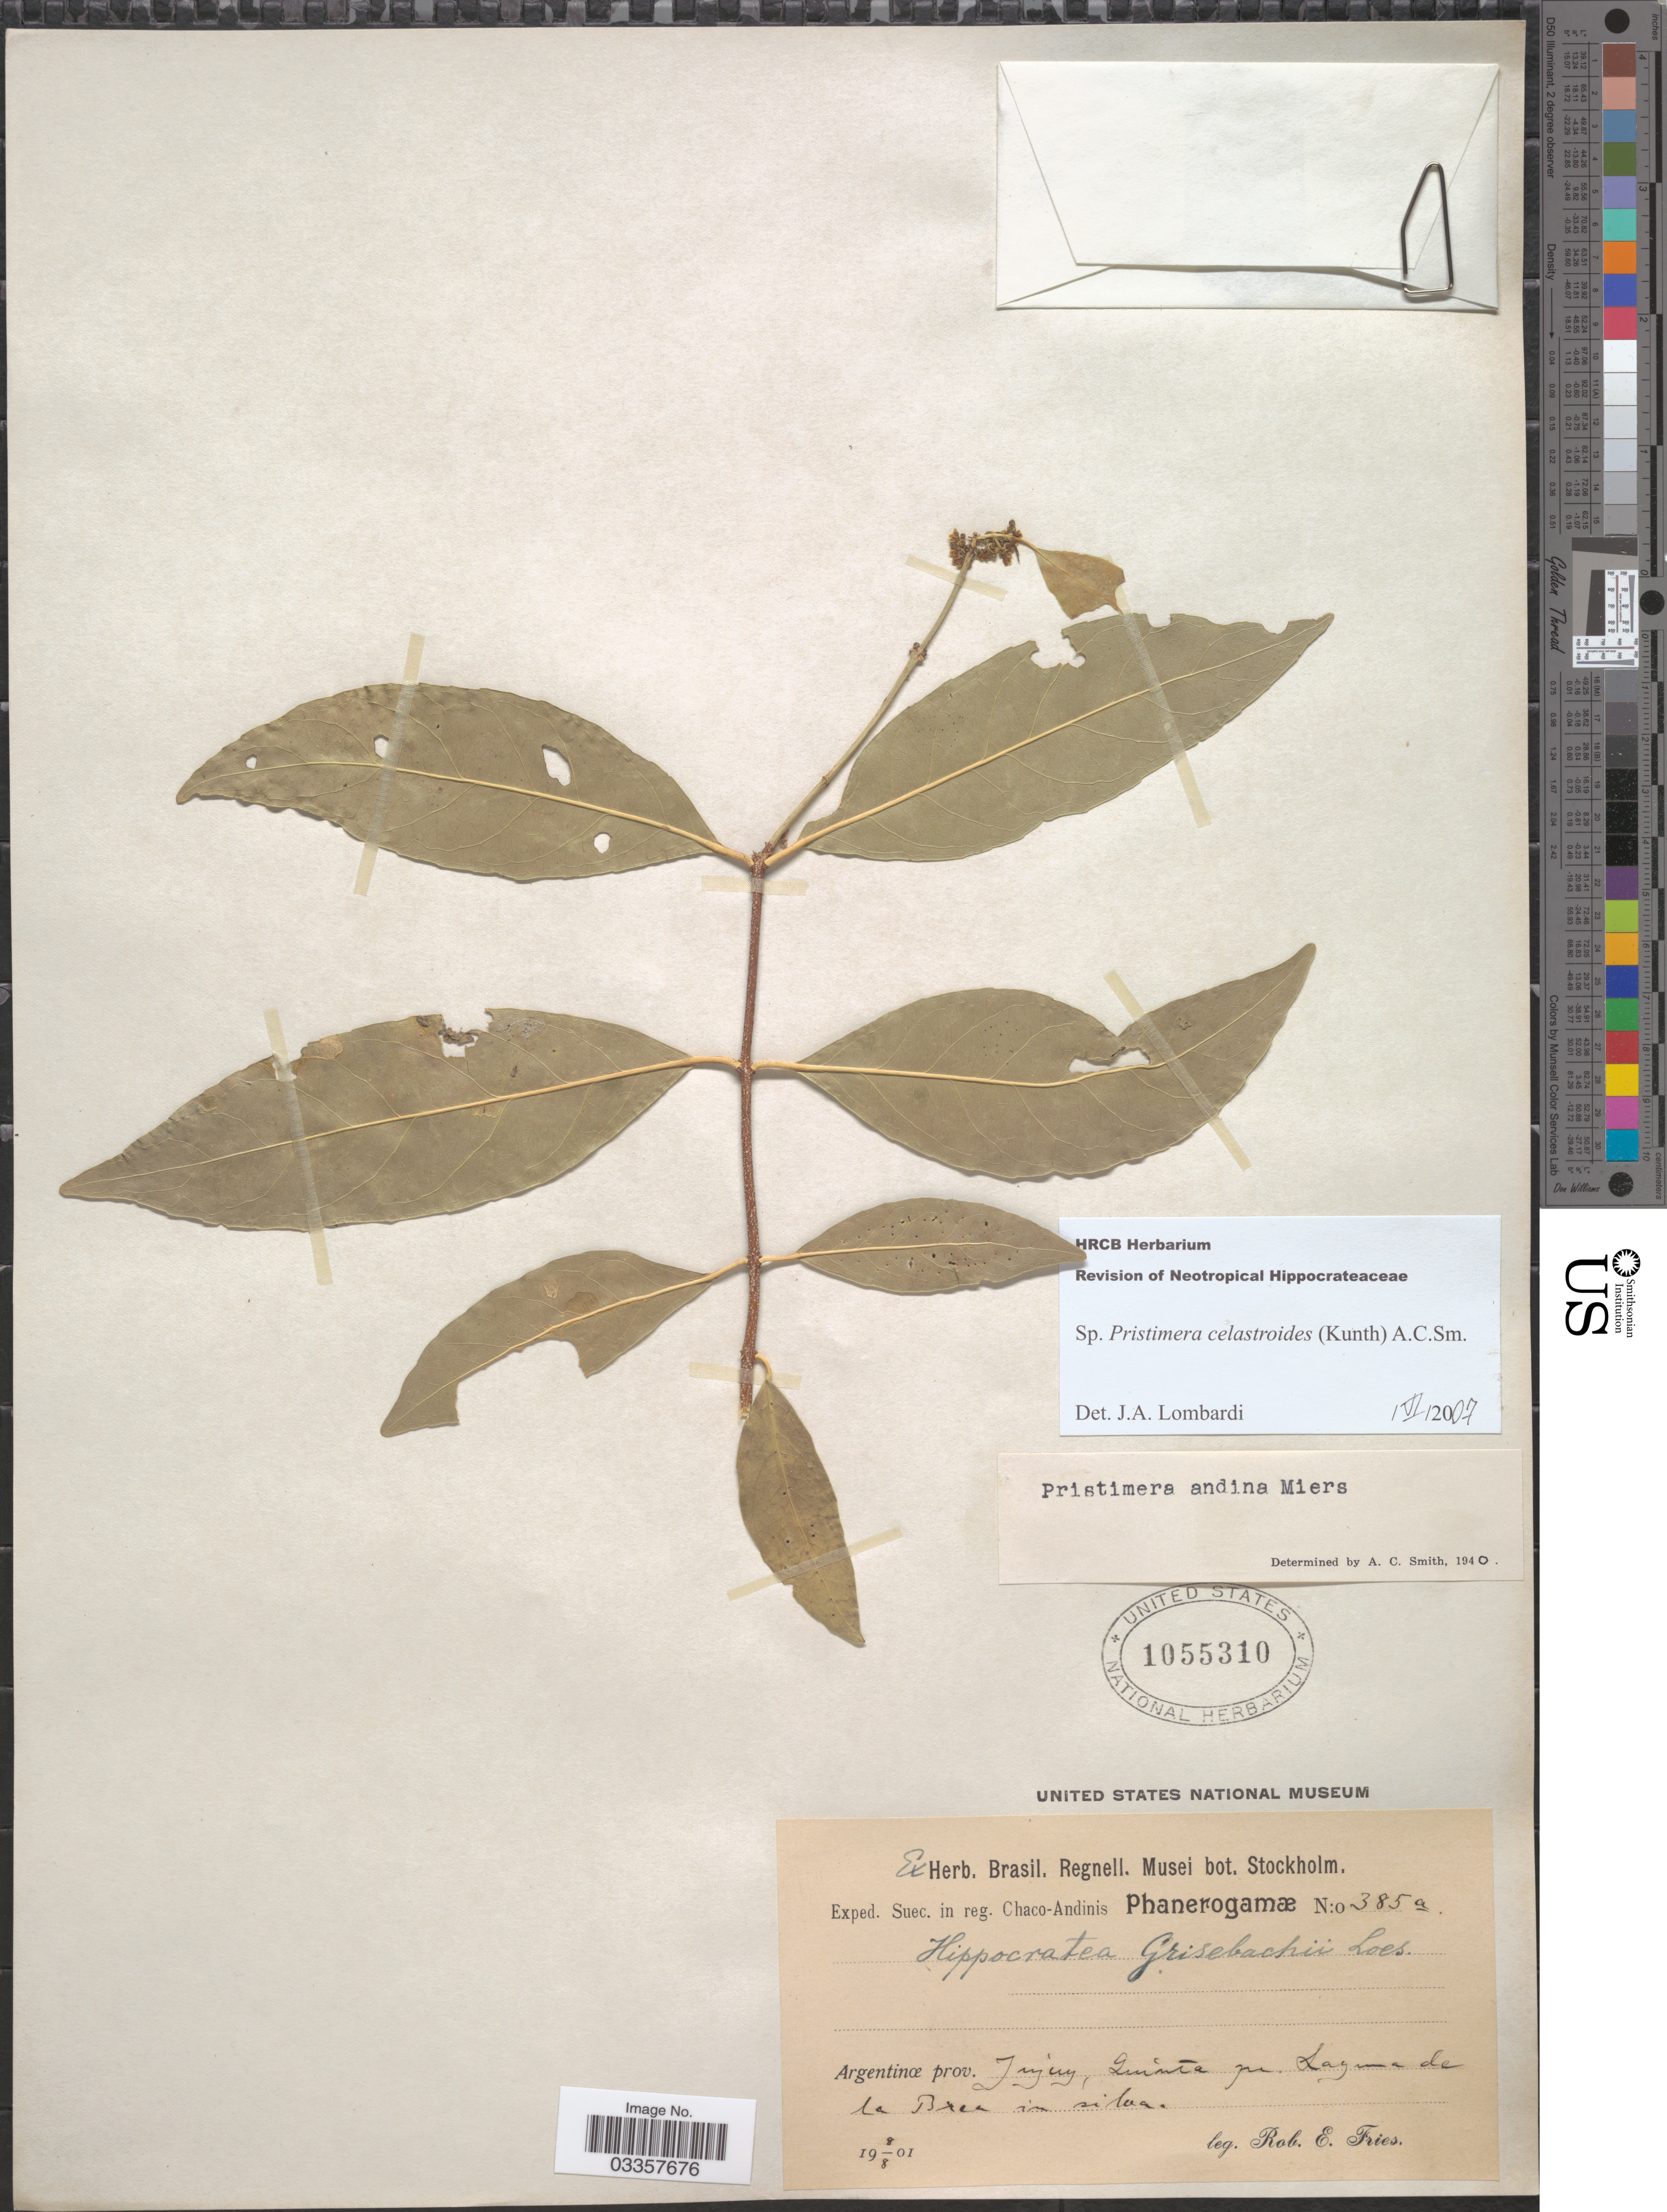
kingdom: Plantae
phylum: Tracheophyta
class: Magnoliopsida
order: Celastrales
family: Celastraceae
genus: Pristimera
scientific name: Pristimera celastroides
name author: (Kunth) A.C. Sm.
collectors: R. E. Fries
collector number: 385a.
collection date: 1901-08-08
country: Argentina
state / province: Jujuy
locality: Quinta pr. Laguna de la Brea.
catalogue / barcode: US 1055310